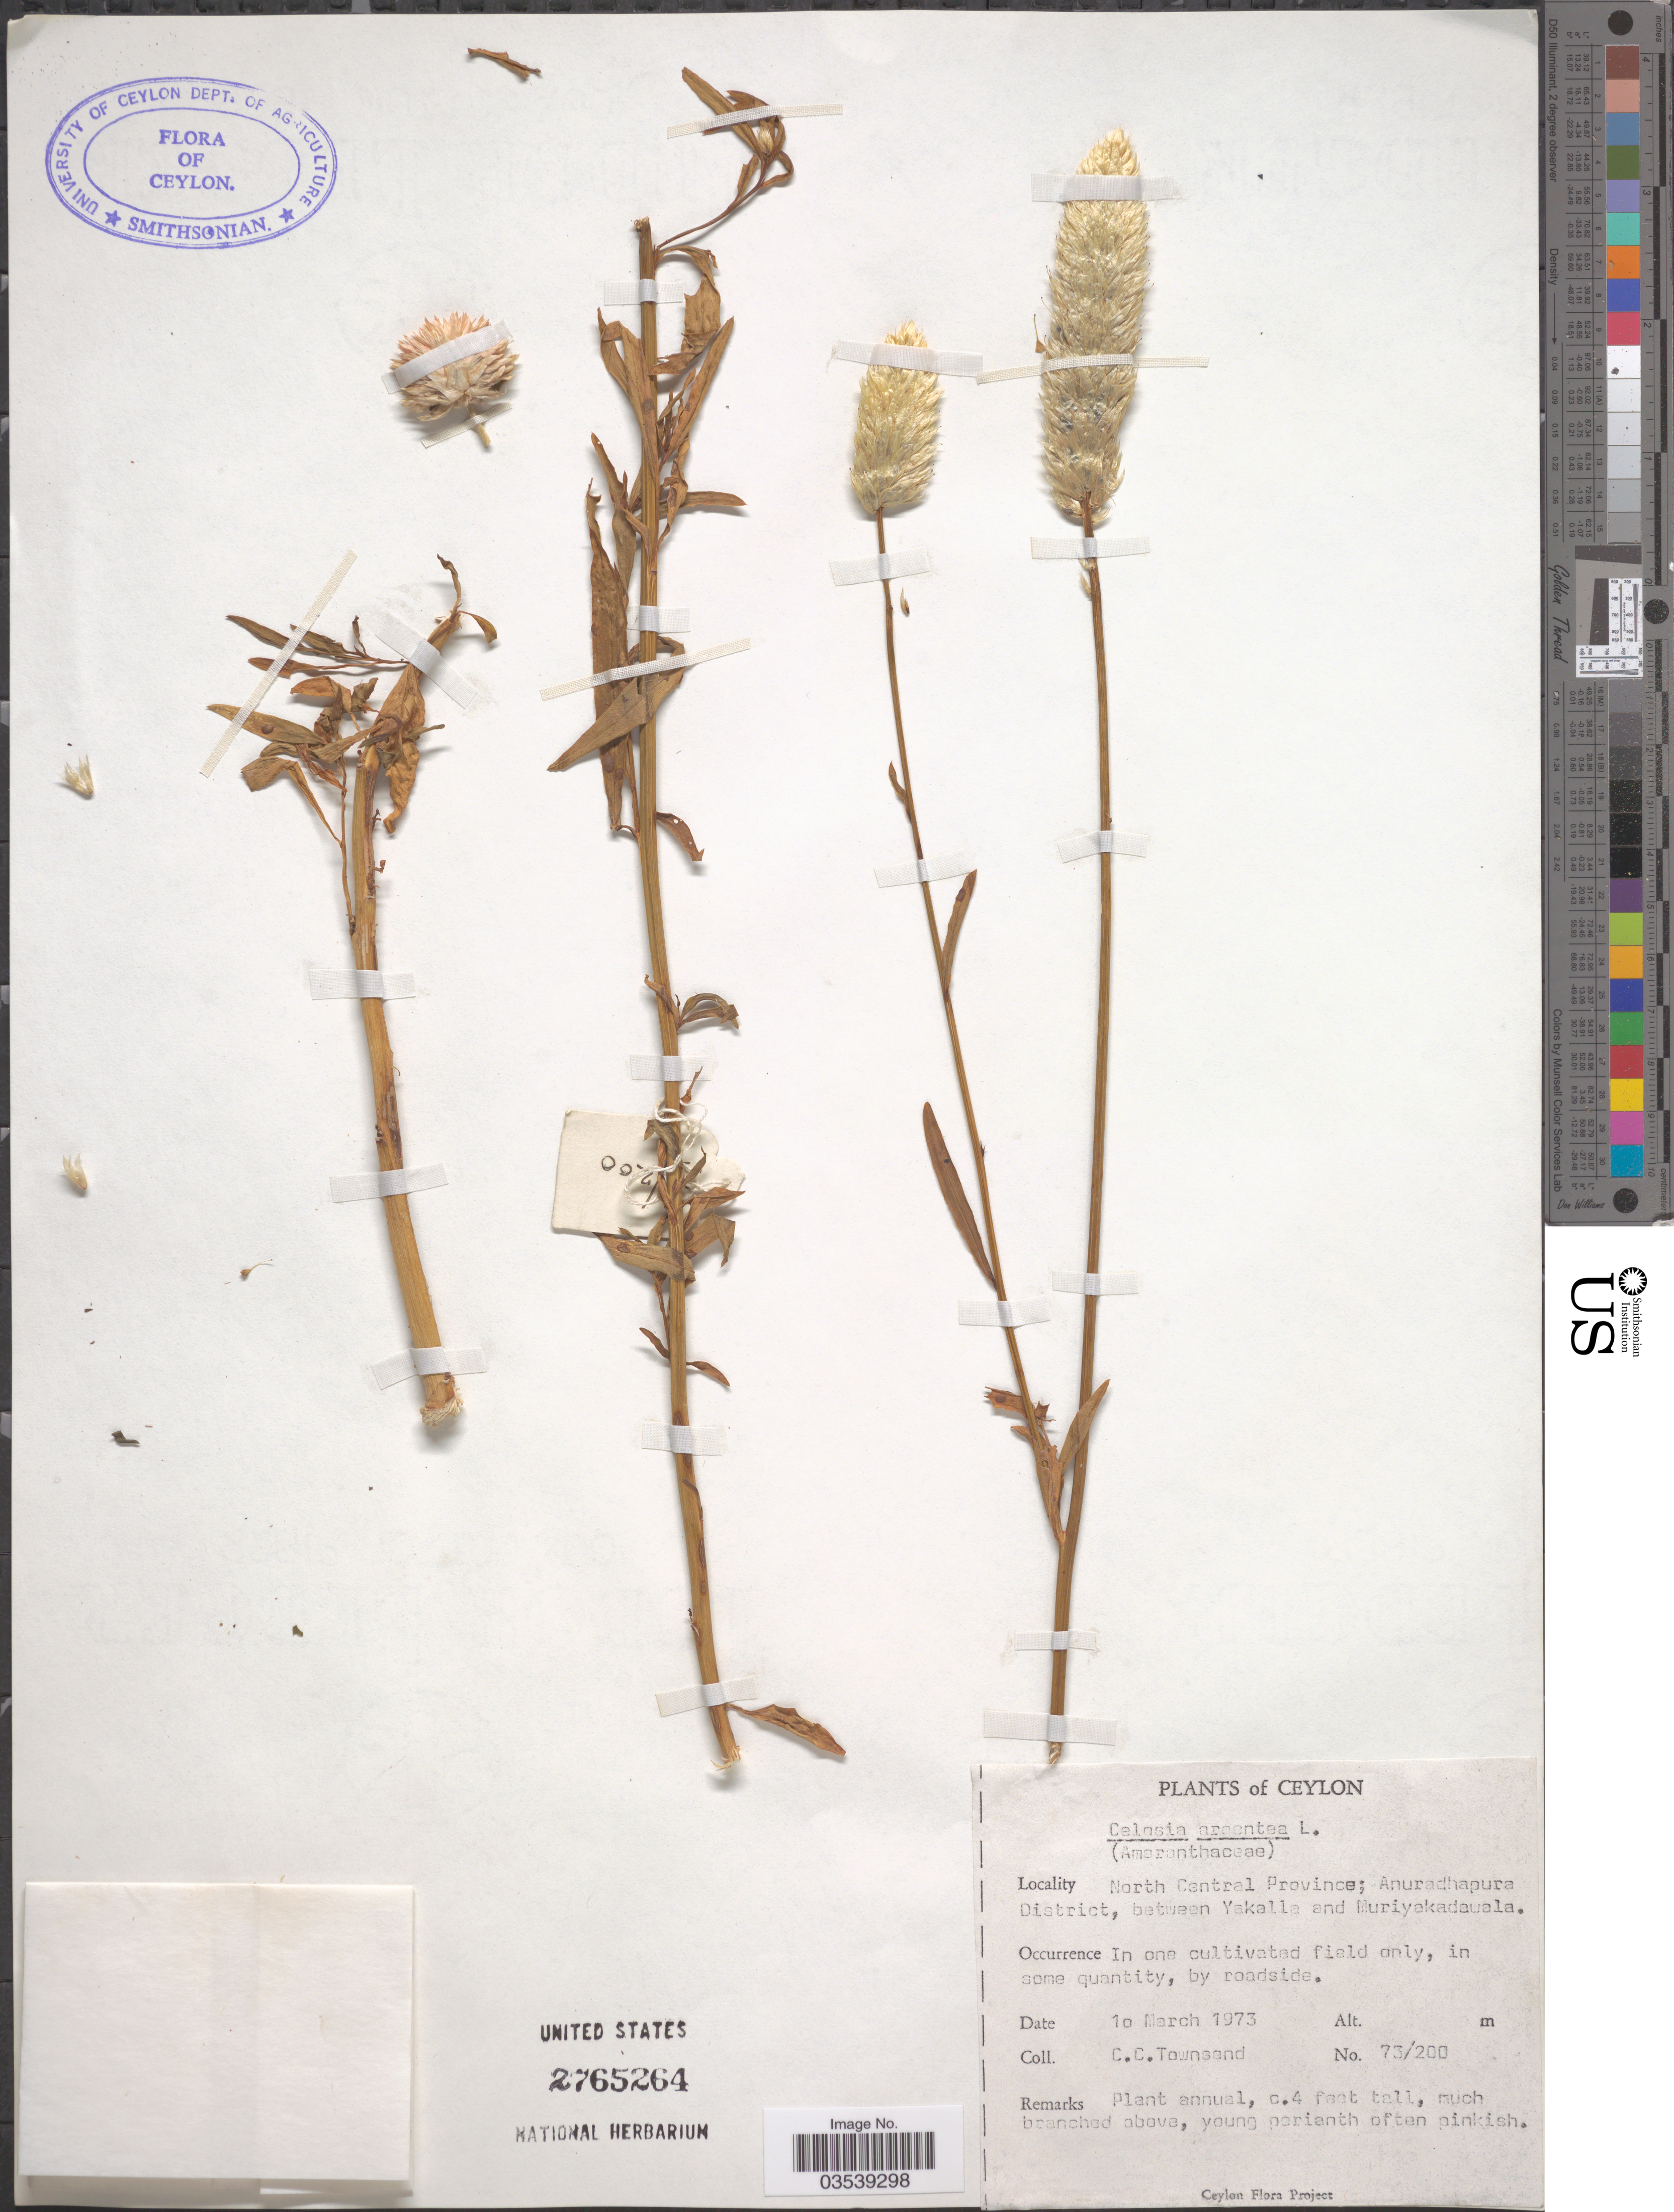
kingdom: Plantae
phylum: Tracheophyta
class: Magnoliopsida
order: Caryophyllales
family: Amaranthaceae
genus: Celosia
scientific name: Celosia argentea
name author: L.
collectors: C. C. Townsend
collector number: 73/200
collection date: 1973-03-10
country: Sri Lanka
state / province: North Central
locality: Ceylon. Anuradhapura District, between Yakalla and Muriyakadawala.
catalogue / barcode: US 2765264